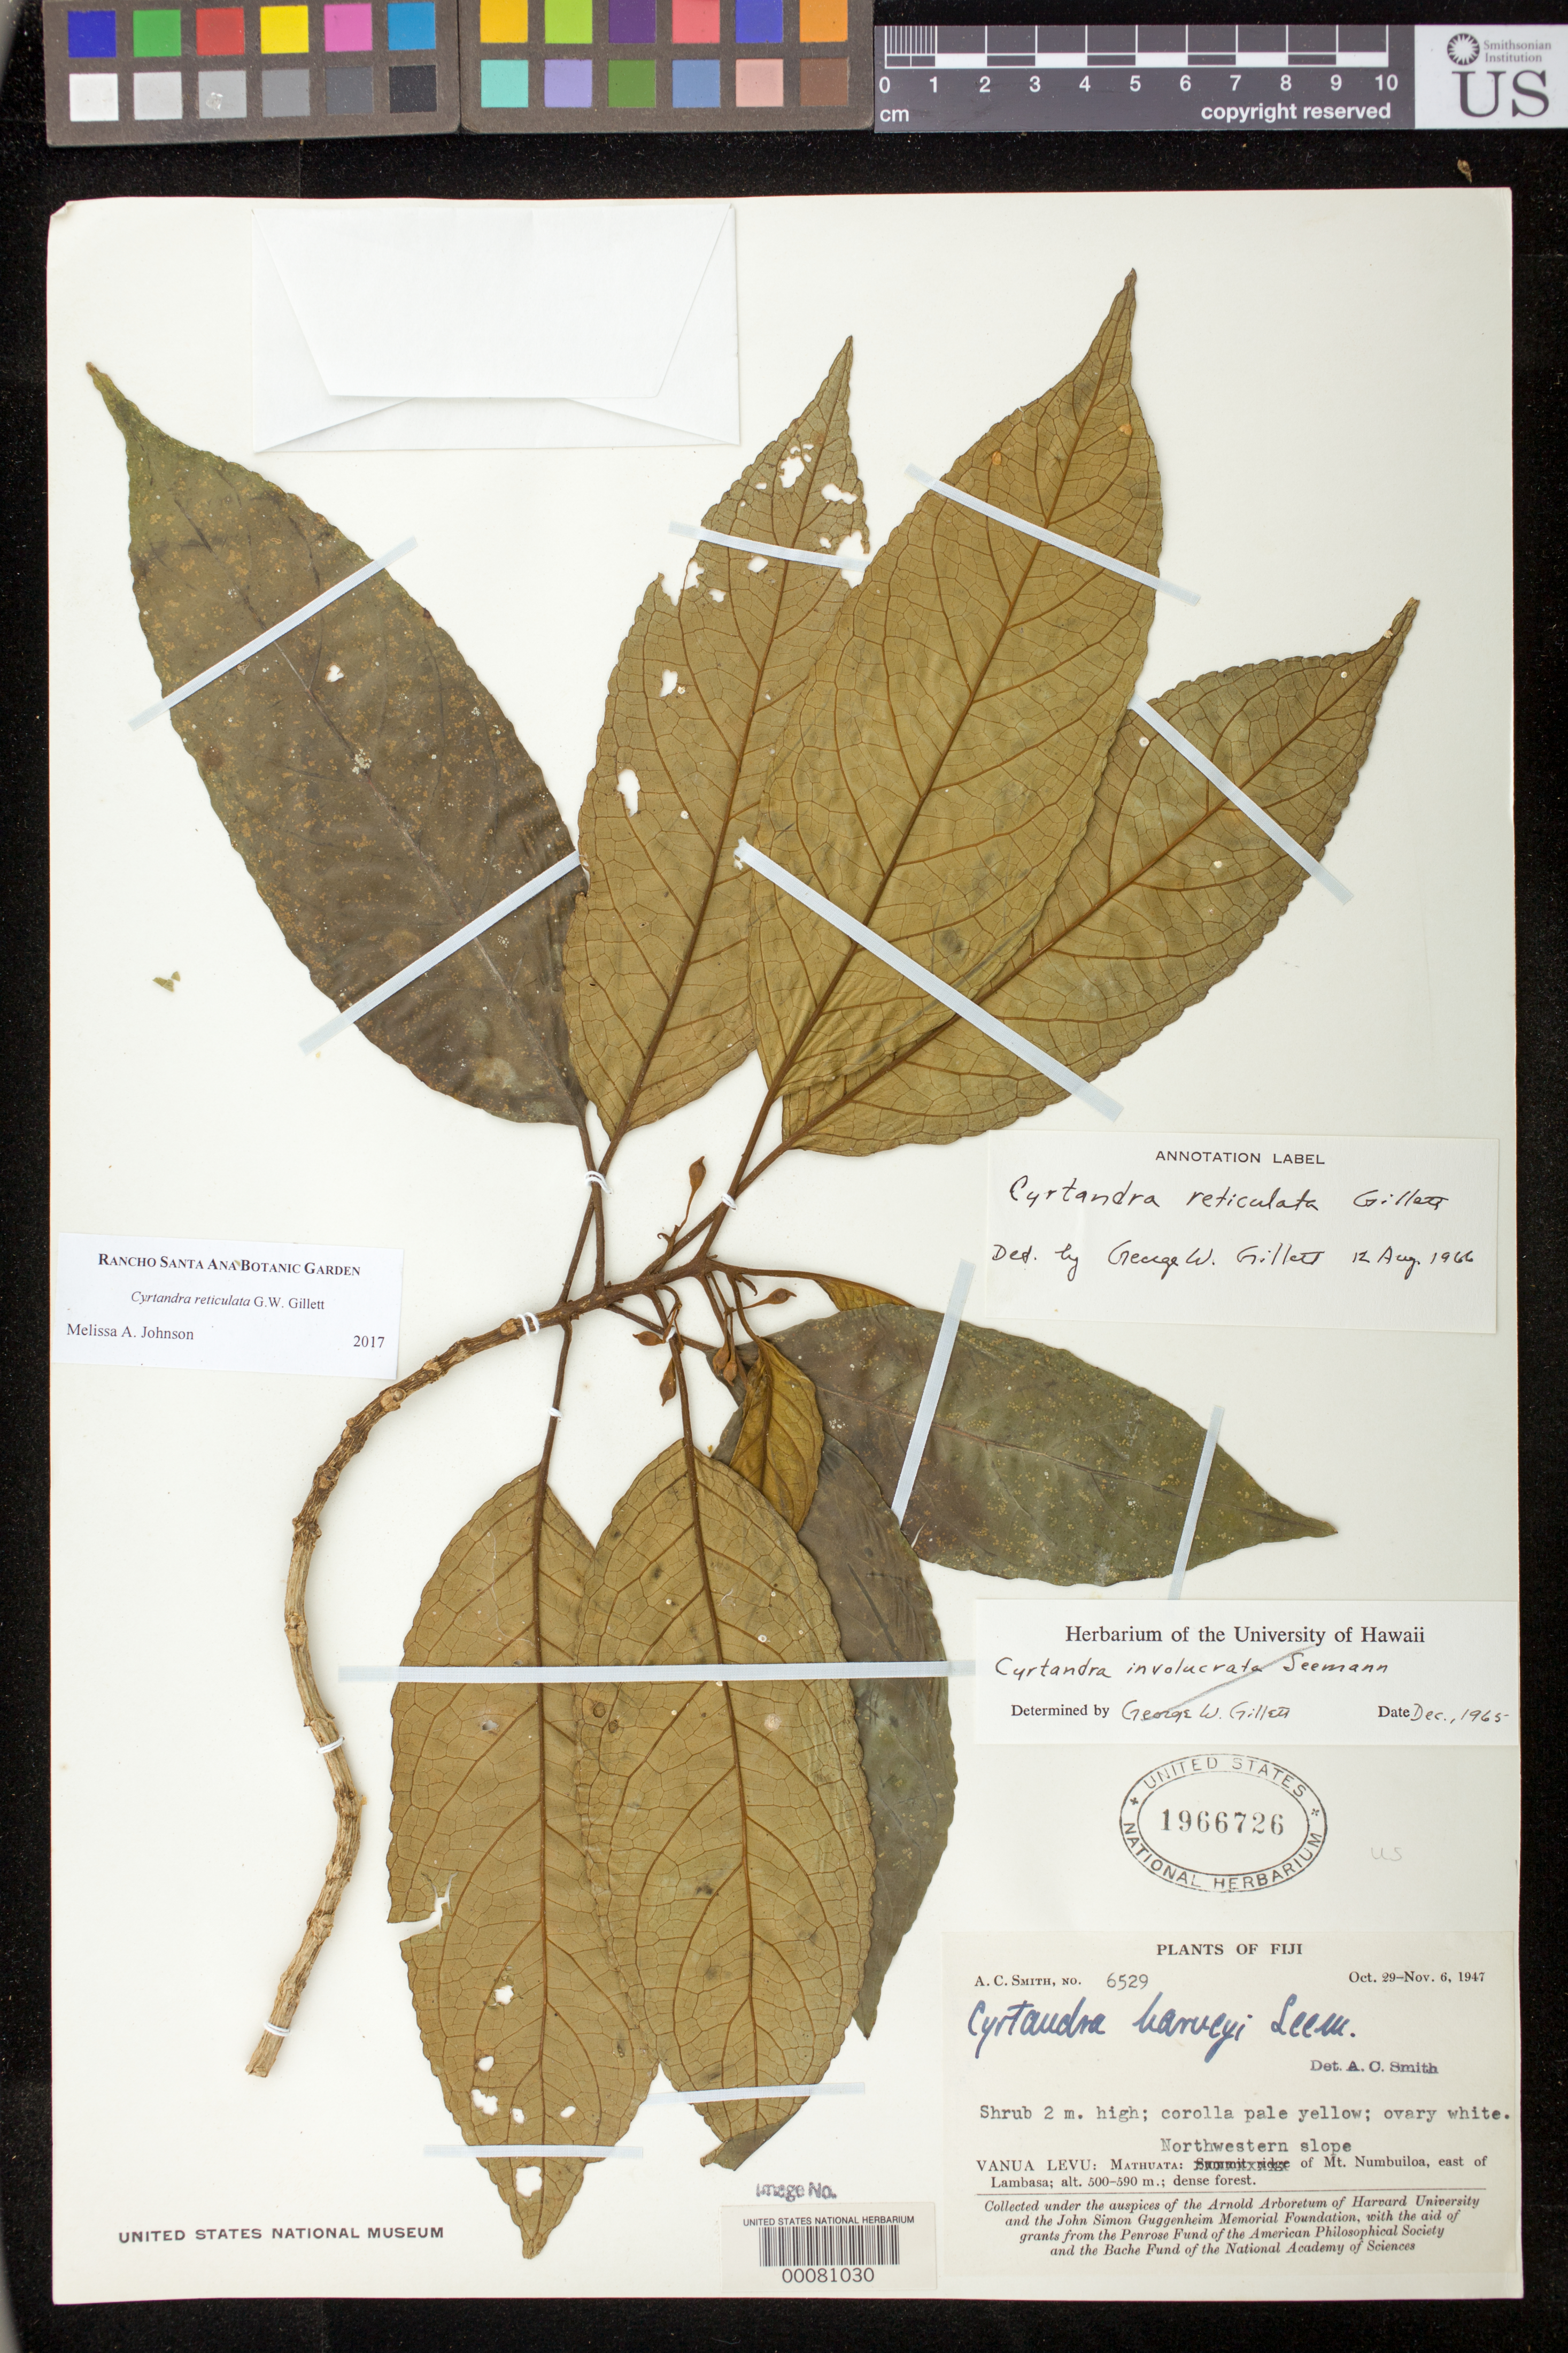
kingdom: Plantae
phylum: Tracheophyta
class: Magnoliopsida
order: Lamiales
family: Gesneriaceae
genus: Cyrtandra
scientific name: Cyrtandra reticulata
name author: G.W. Gillett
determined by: Johnson, Melissa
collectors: A. C. Smith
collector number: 6529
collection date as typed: Oct-Nov 1947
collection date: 1947-10/1947-11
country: Fiji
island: Vanua Levu I.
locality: Mathuata, northwestern slope of mt numbuiloa, e of lambasa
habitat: Dense forest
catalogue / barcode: US 1966726